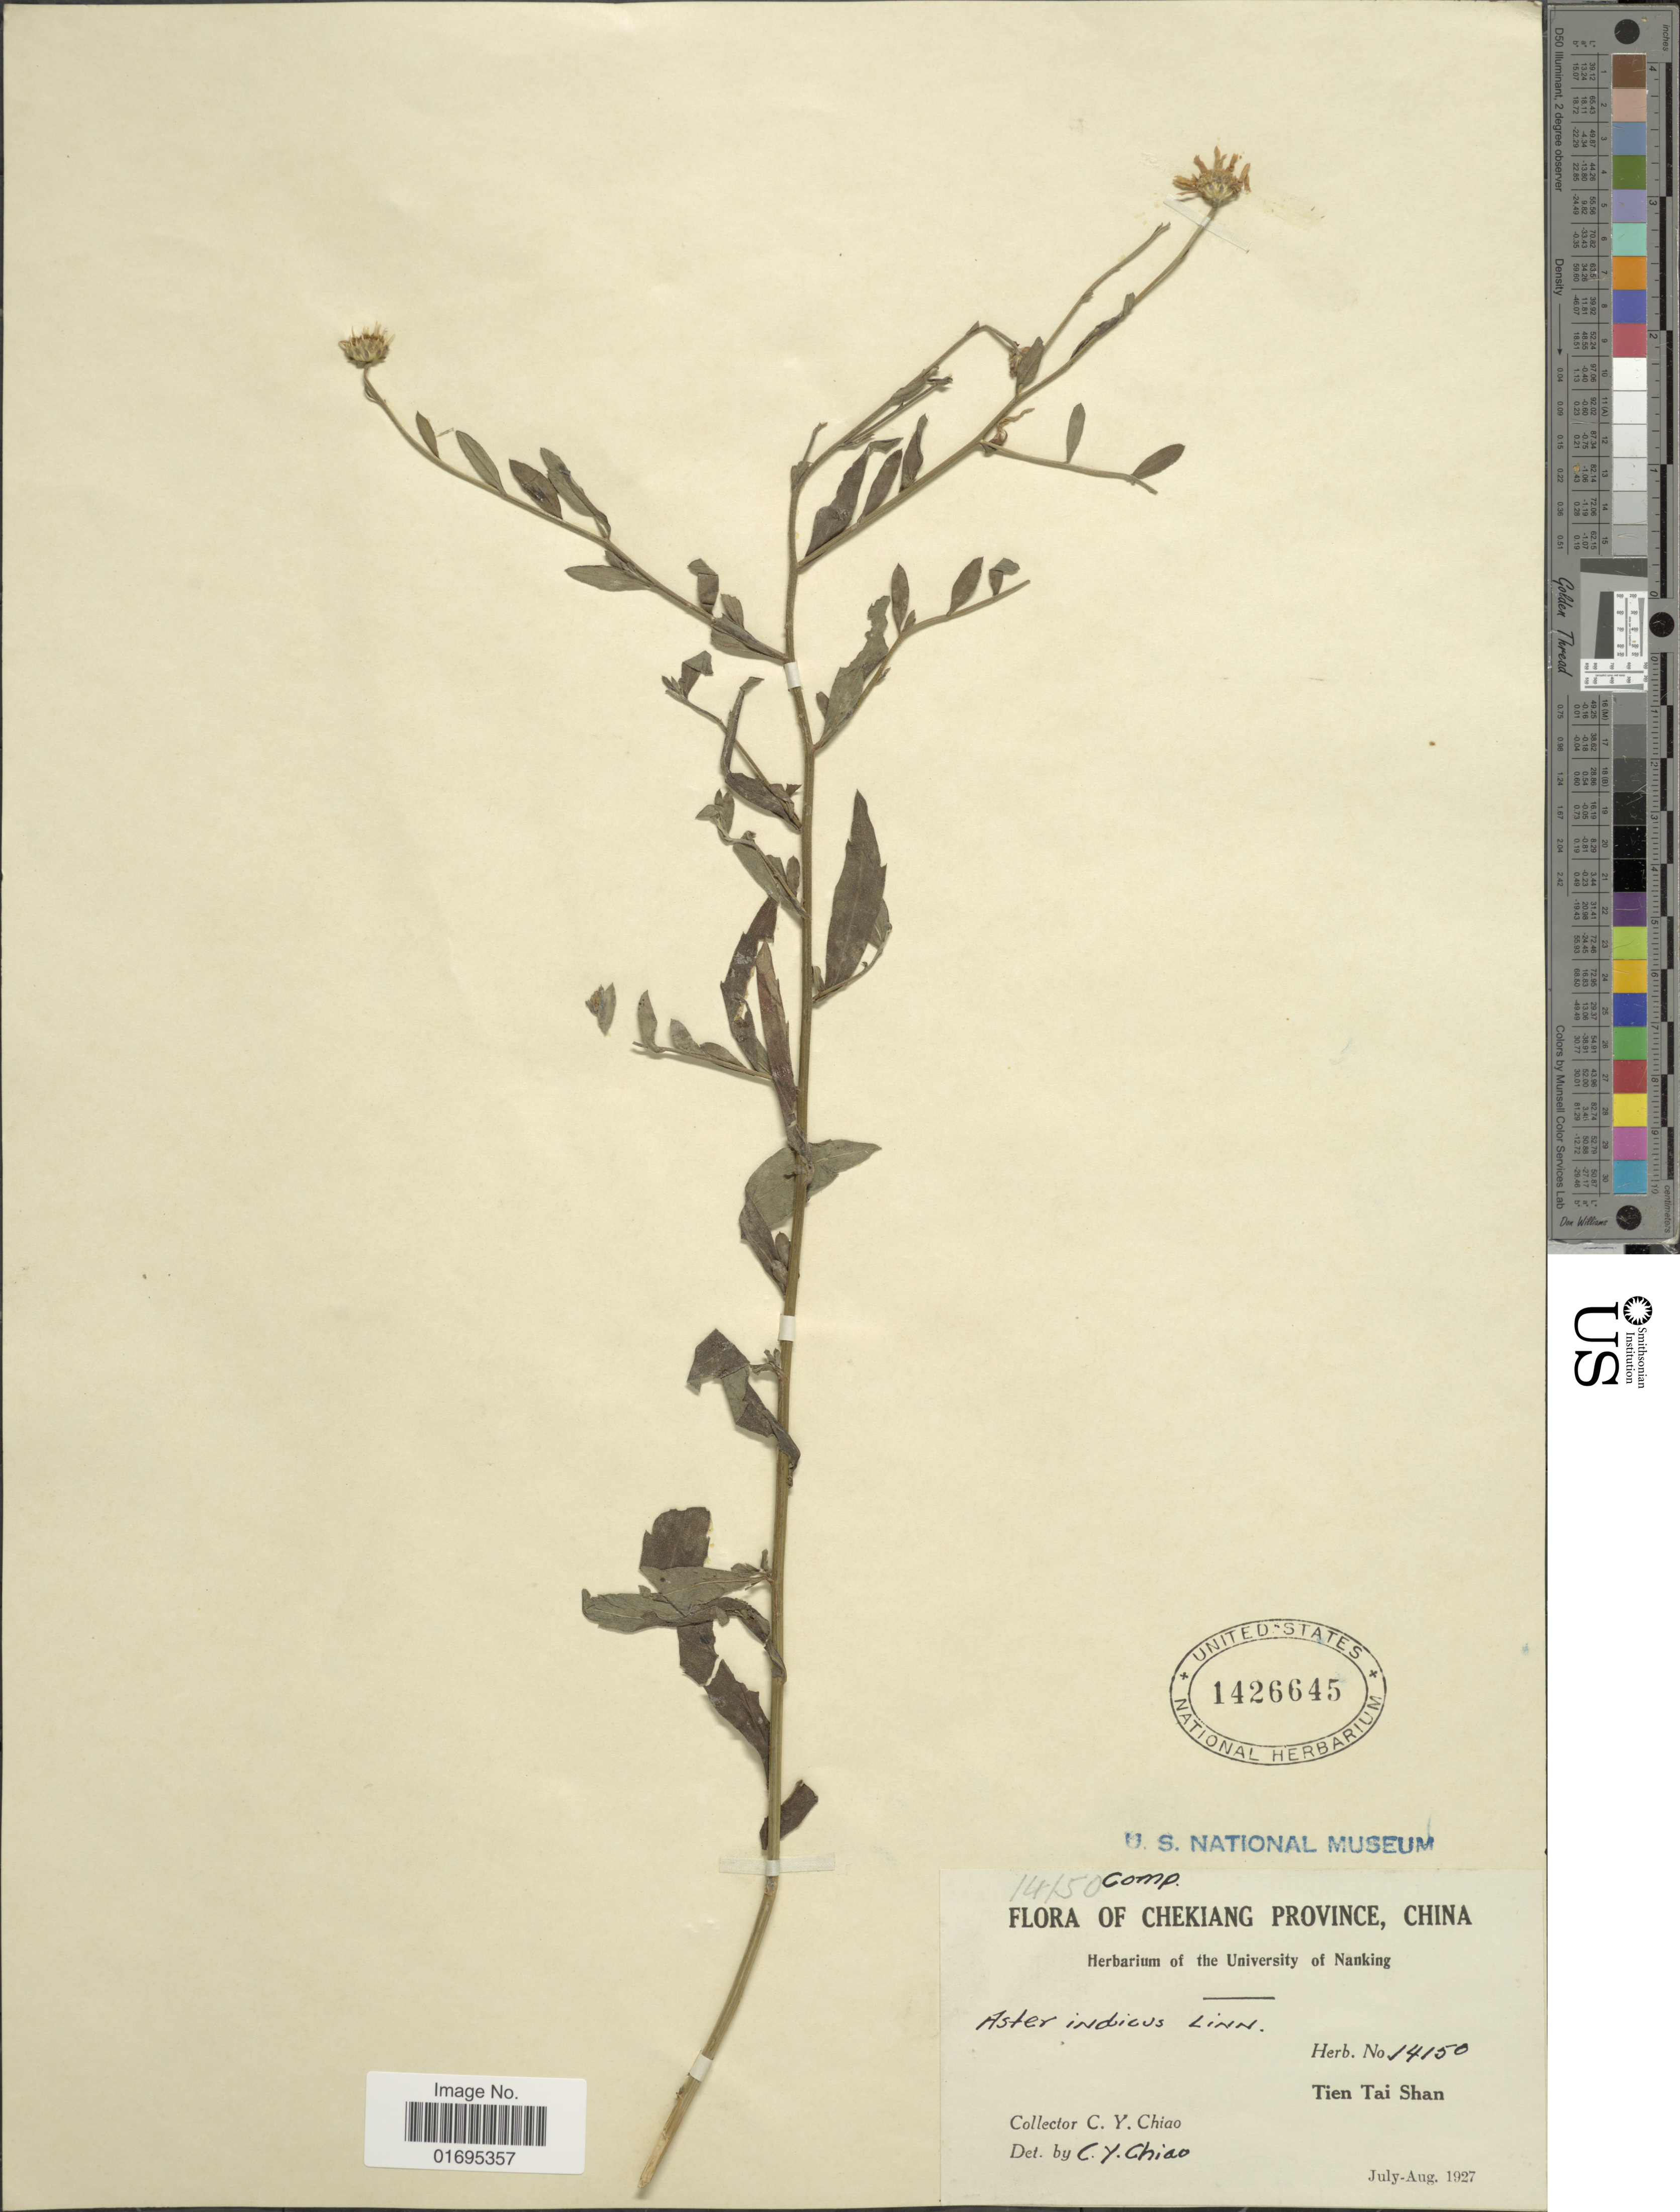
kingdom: Plantae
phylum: Tracheophyta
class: Magnoliopsida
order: Asterales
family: Asteraceae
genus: Kalimeris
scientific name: Kalimeris indica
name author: (L.) Sch. Bip.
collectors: C. Y. Chiao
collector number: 14150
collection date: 1927-07/1927-08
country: China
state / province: Zhejiang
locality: Chekiang Province, Tien Tai Shan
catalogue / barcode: US 1426645